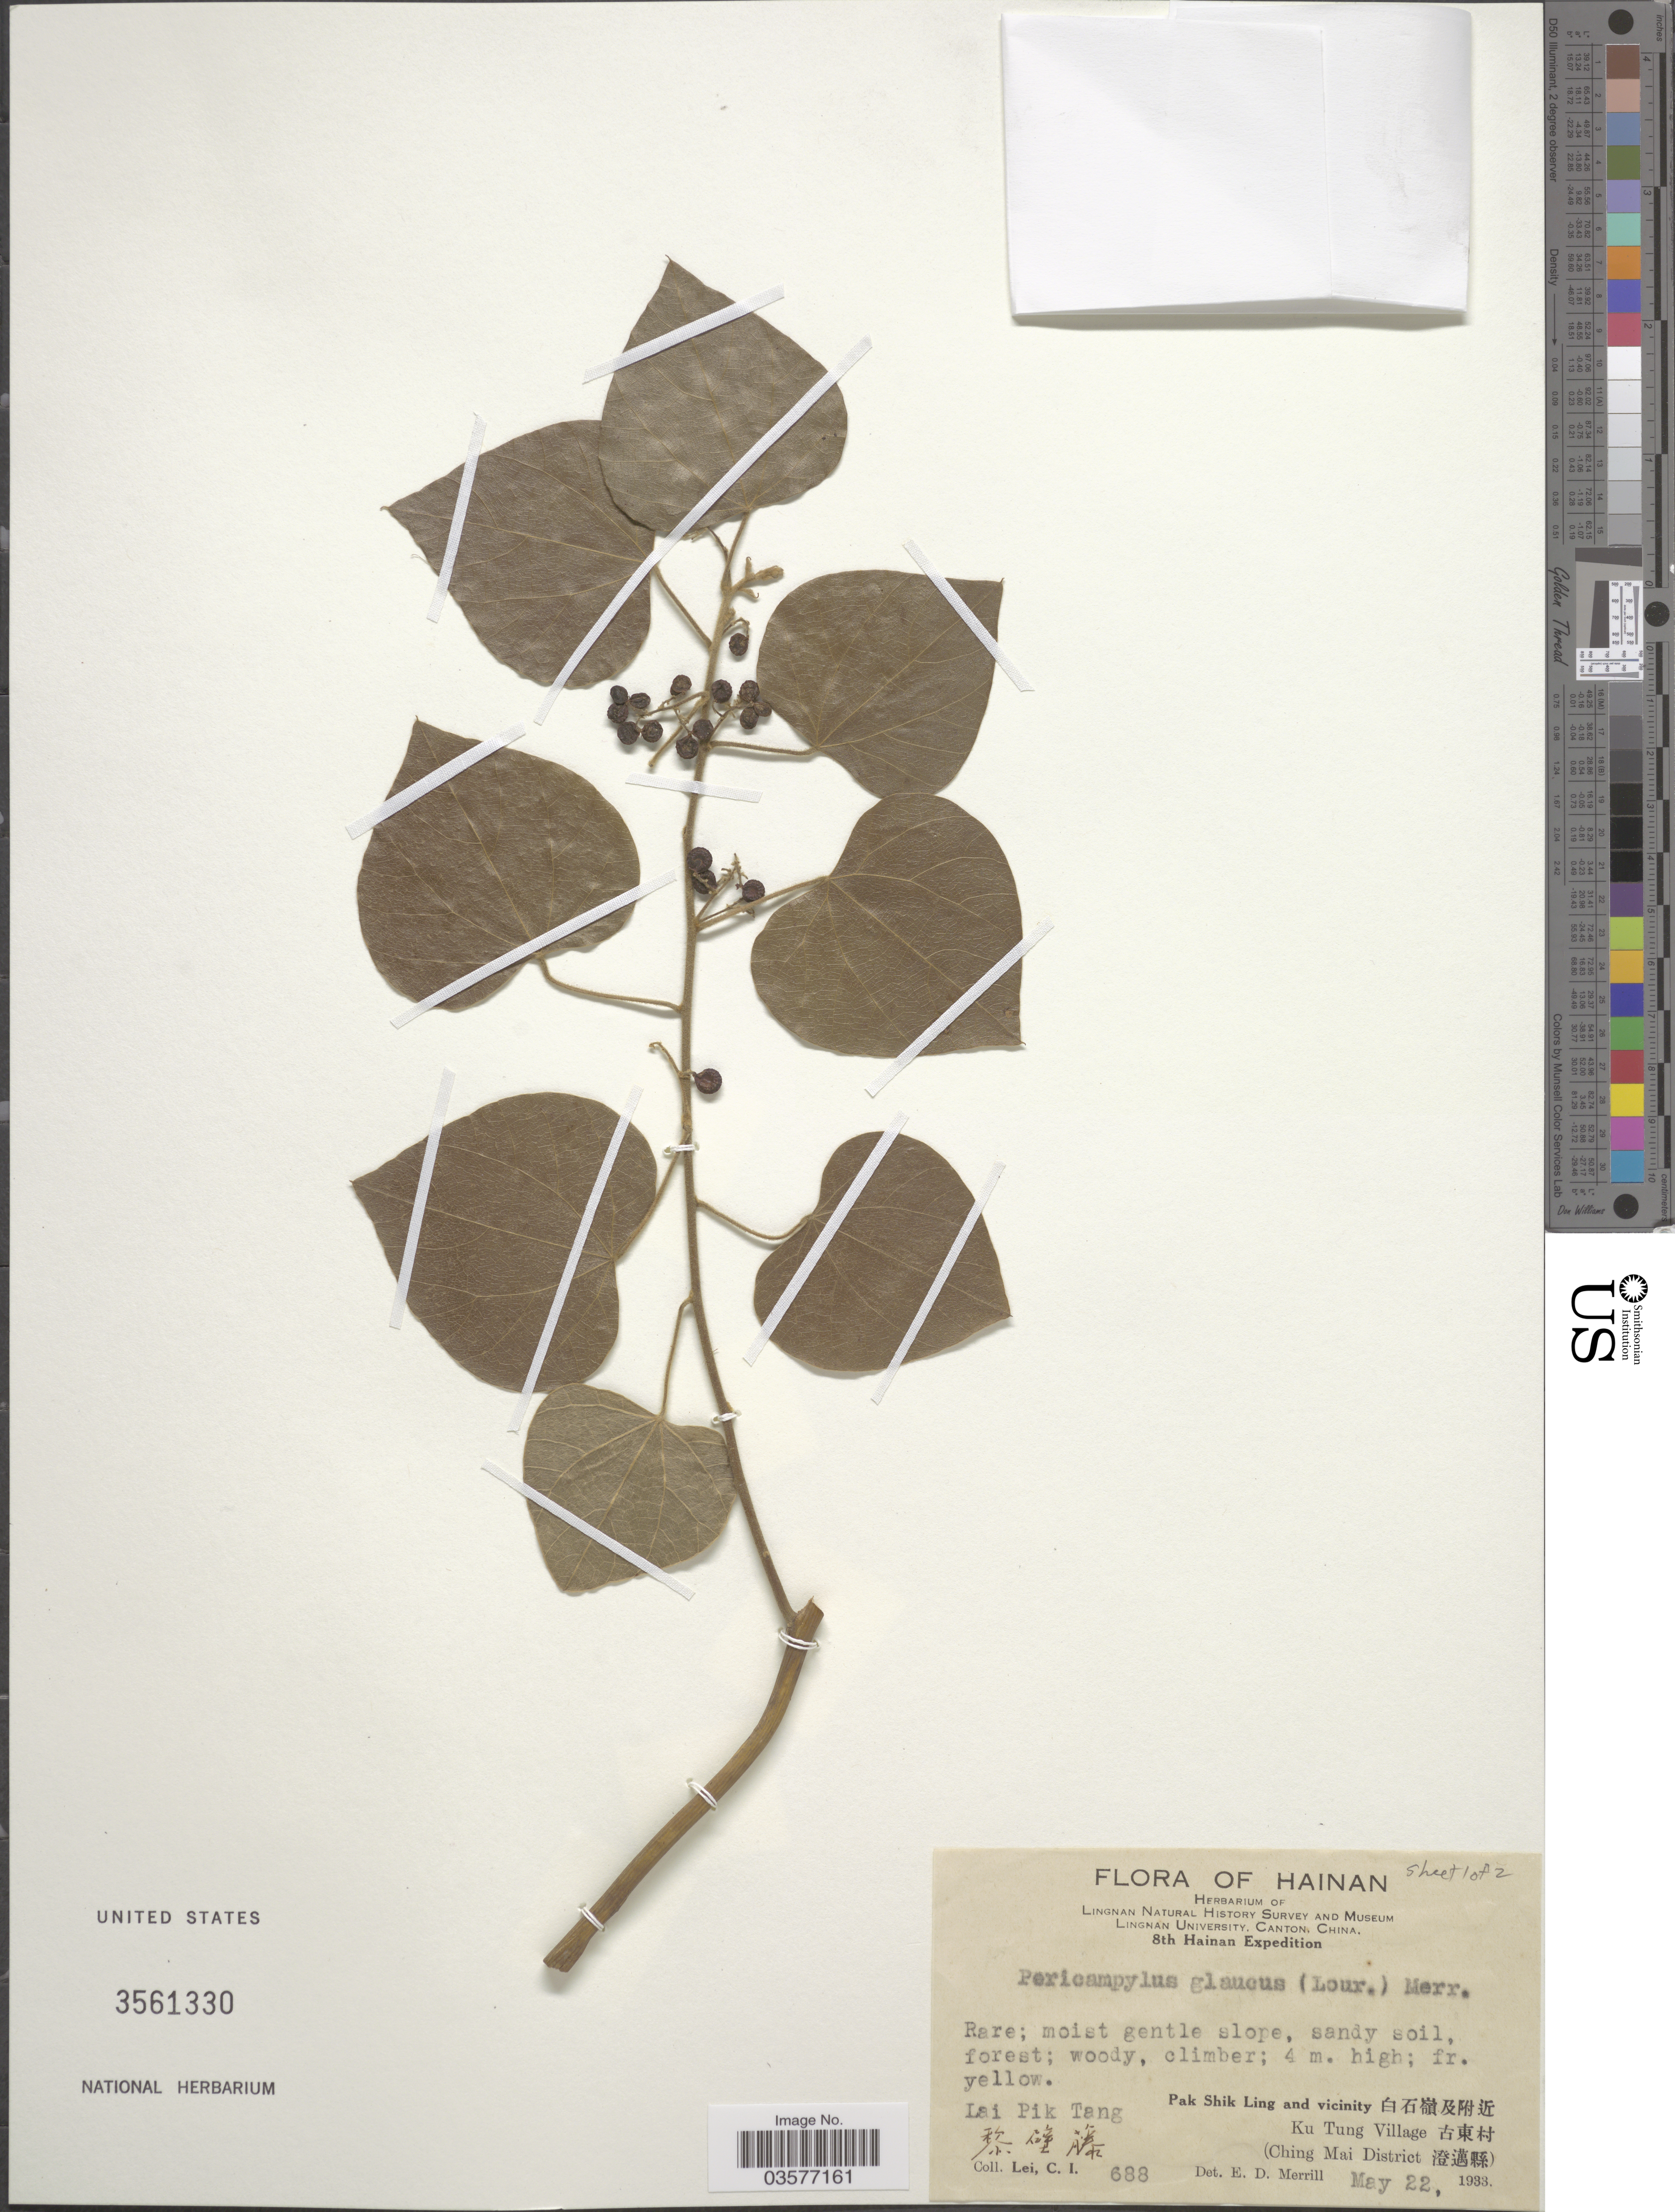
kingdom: Plantae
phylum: Tracheophyta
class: Magnoliopsida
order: Ranunculales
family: Menispermaceae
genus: Pericampylus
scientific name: Pericampylus glaucus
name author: (Lam.) Merr.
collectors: C. I. Lei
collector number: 688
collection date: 1933-05-22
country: China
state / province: Hainan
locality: Lai Pik Tang X, Pak Shik Ling and vicinity X, Ku Tung Village X, (Ching Mai District X).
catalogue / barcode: US 3561330